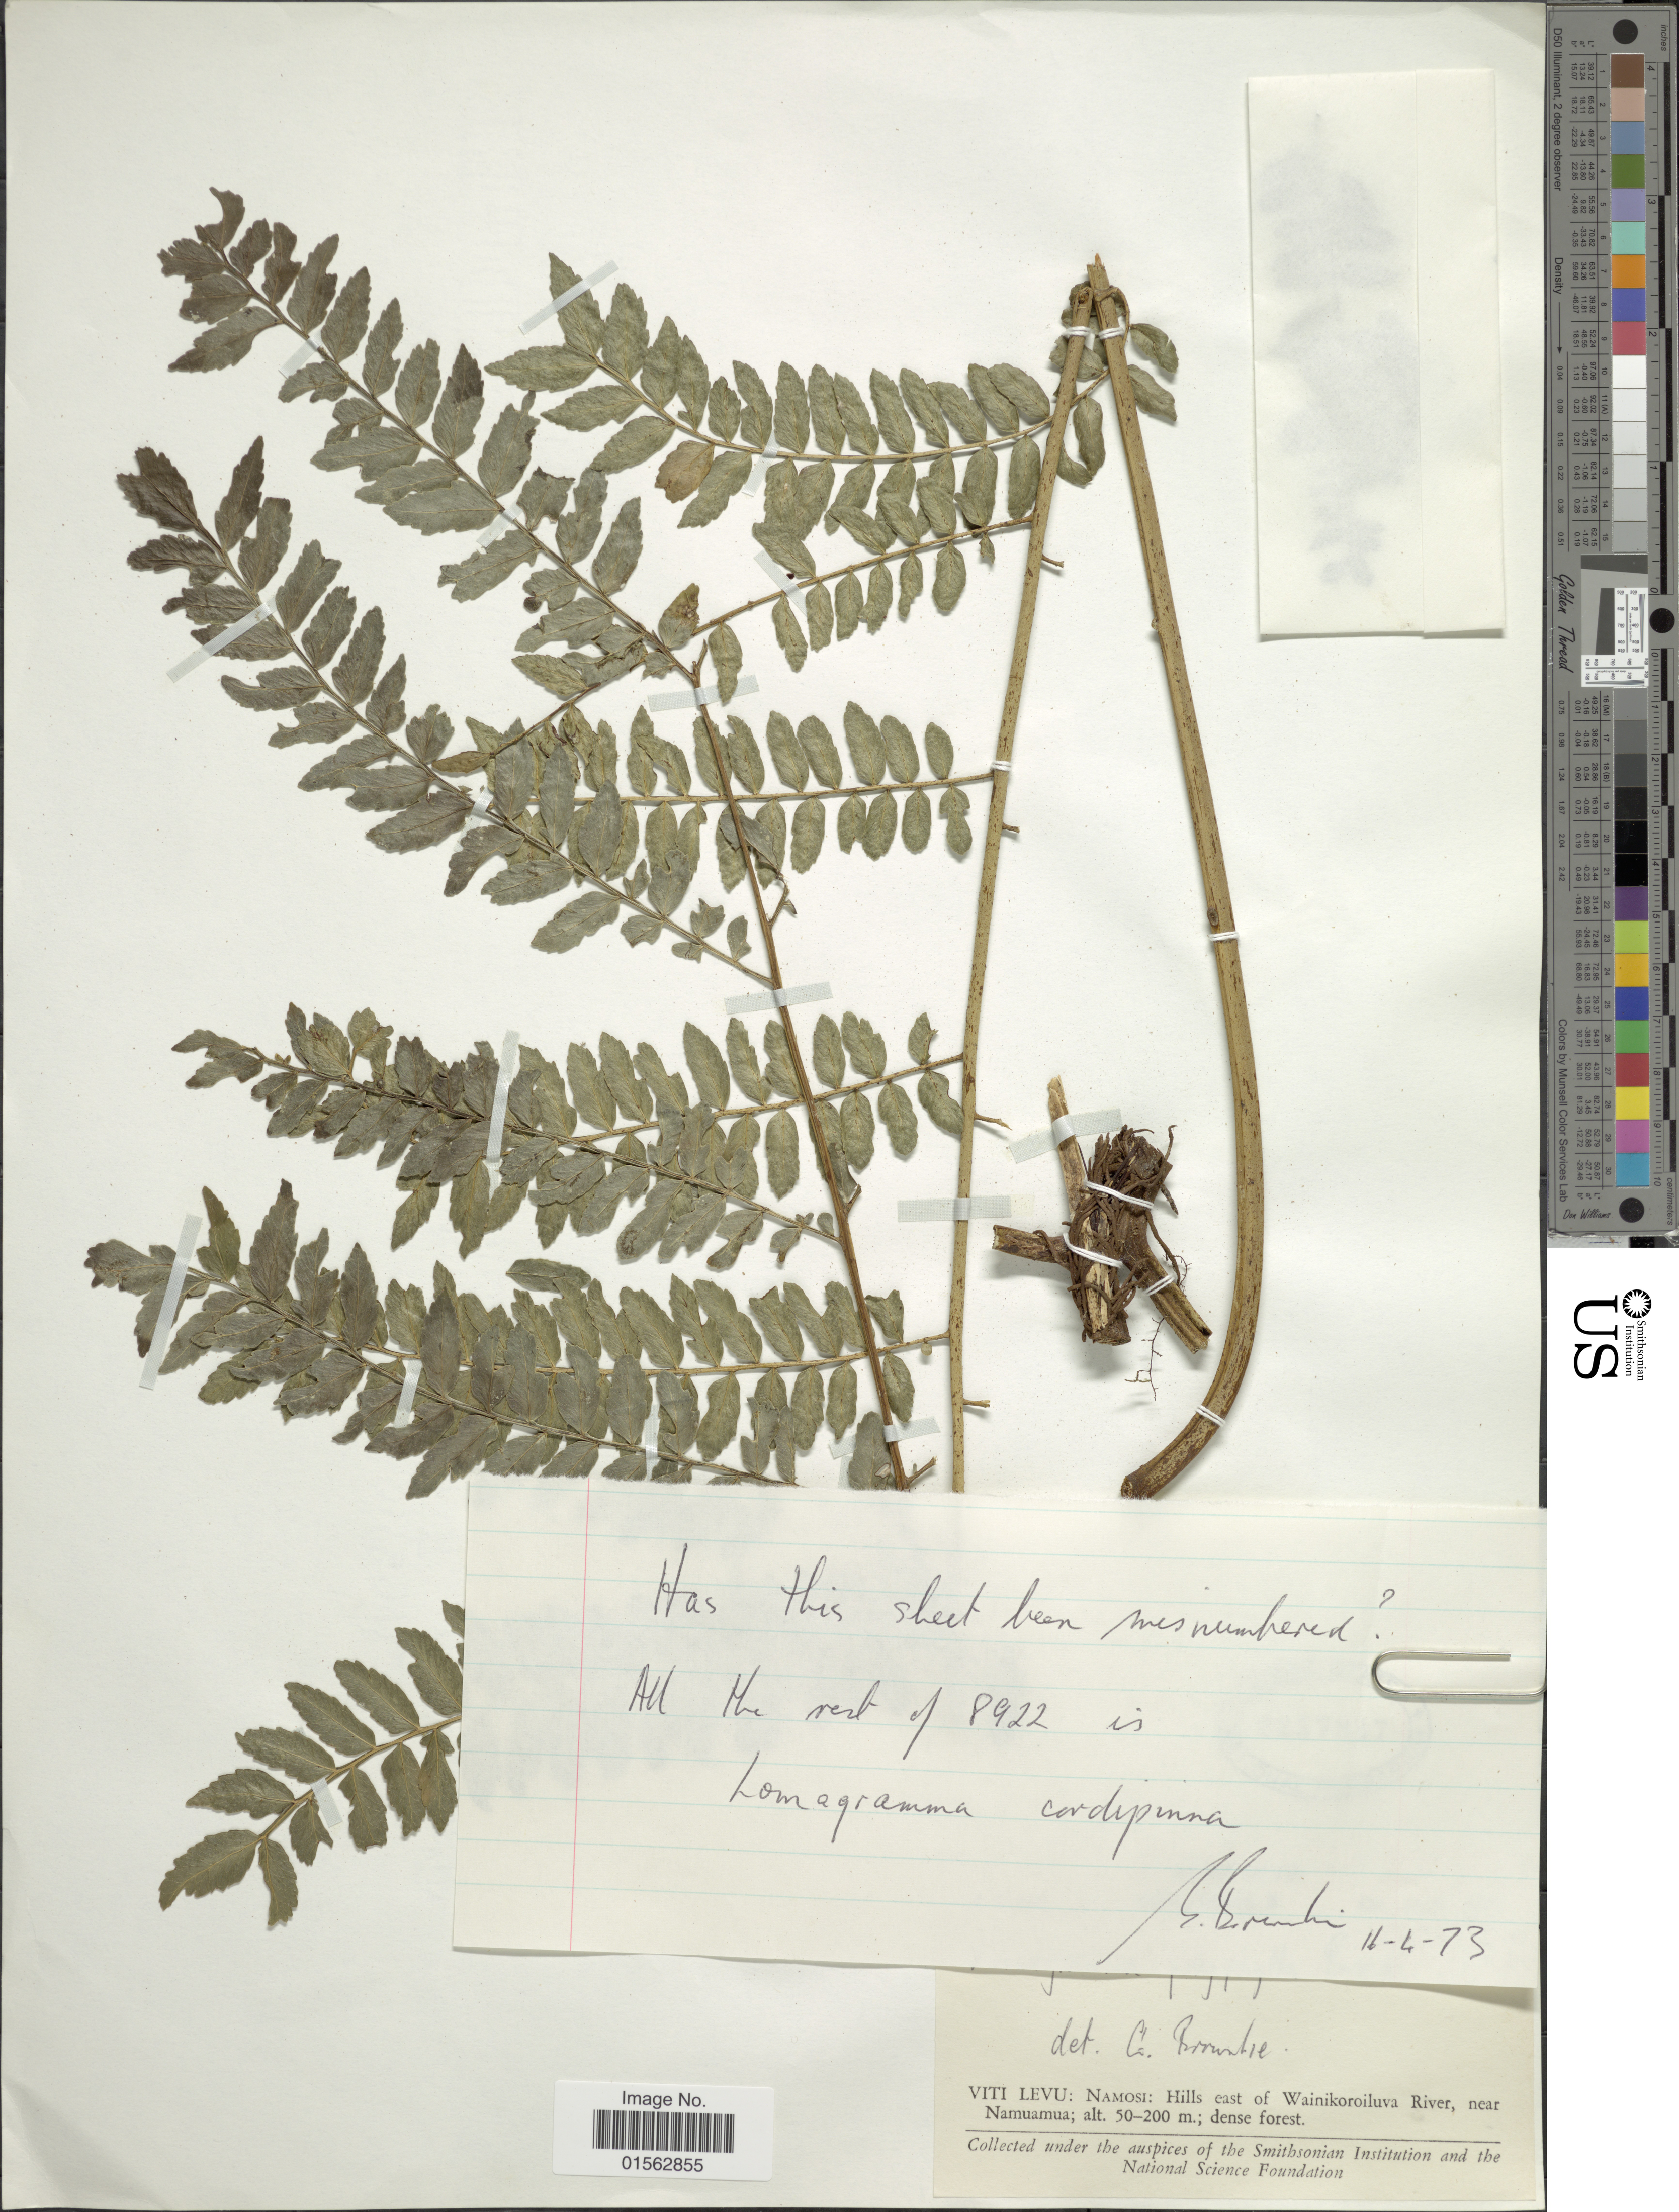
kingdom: Plantae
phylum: Tracheophyta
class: Polypodiopsida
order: Polypodiales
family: Dryopteridaceae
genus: Lomagramma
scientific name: Lomagramma polyphylla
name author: Brack. in Wilkes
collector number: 8922?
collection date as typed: Transcribed d/m/y: 16/4/73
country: Fiji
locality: Viti Levu: Namosi Hills east of Wainikoroiluva River, near Namuamua; dense forest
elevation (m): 50